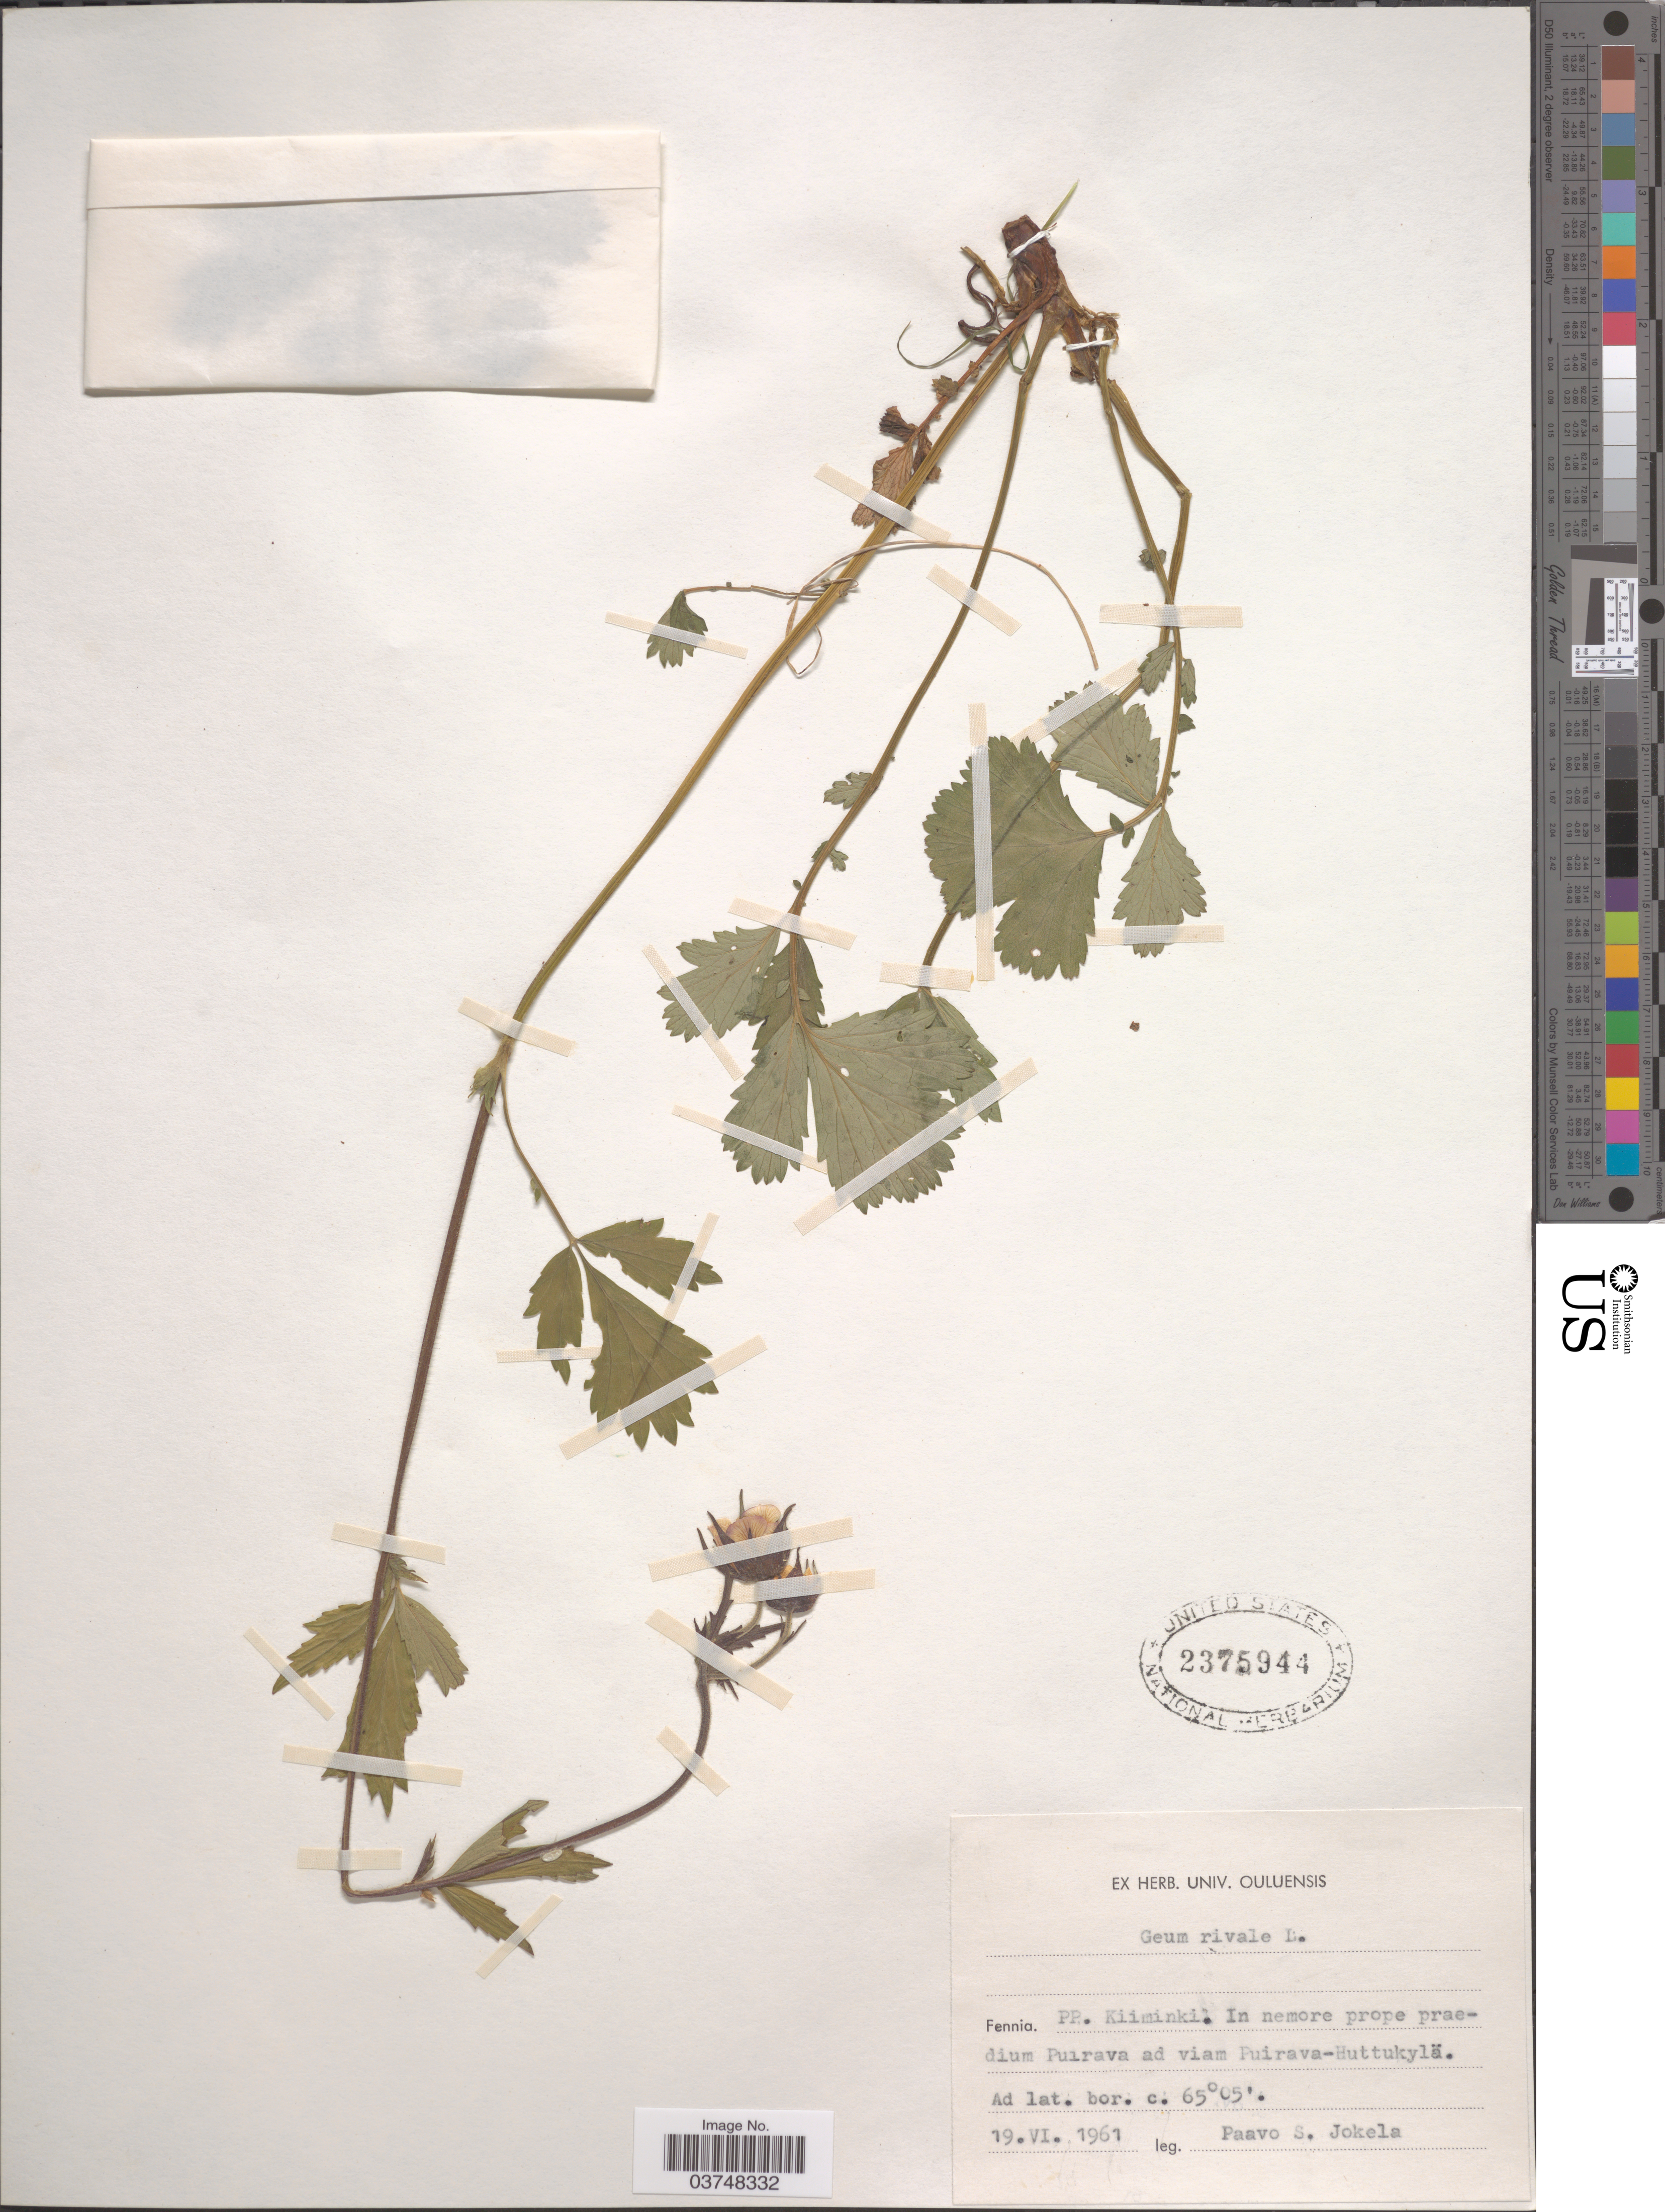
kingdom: Plantae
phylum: Tracheophyta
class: Magnoliopsida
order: Rosales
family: Rosaceae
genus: Geum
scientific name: Geum rivale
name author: L.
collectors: P. Jokela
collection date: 1961-06-19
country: Finland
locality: Fennia. PP. Kiiminki. In nemore prope praedium Pulrava ad viam Puirava-Huttukylä.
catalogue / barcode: US 2375944